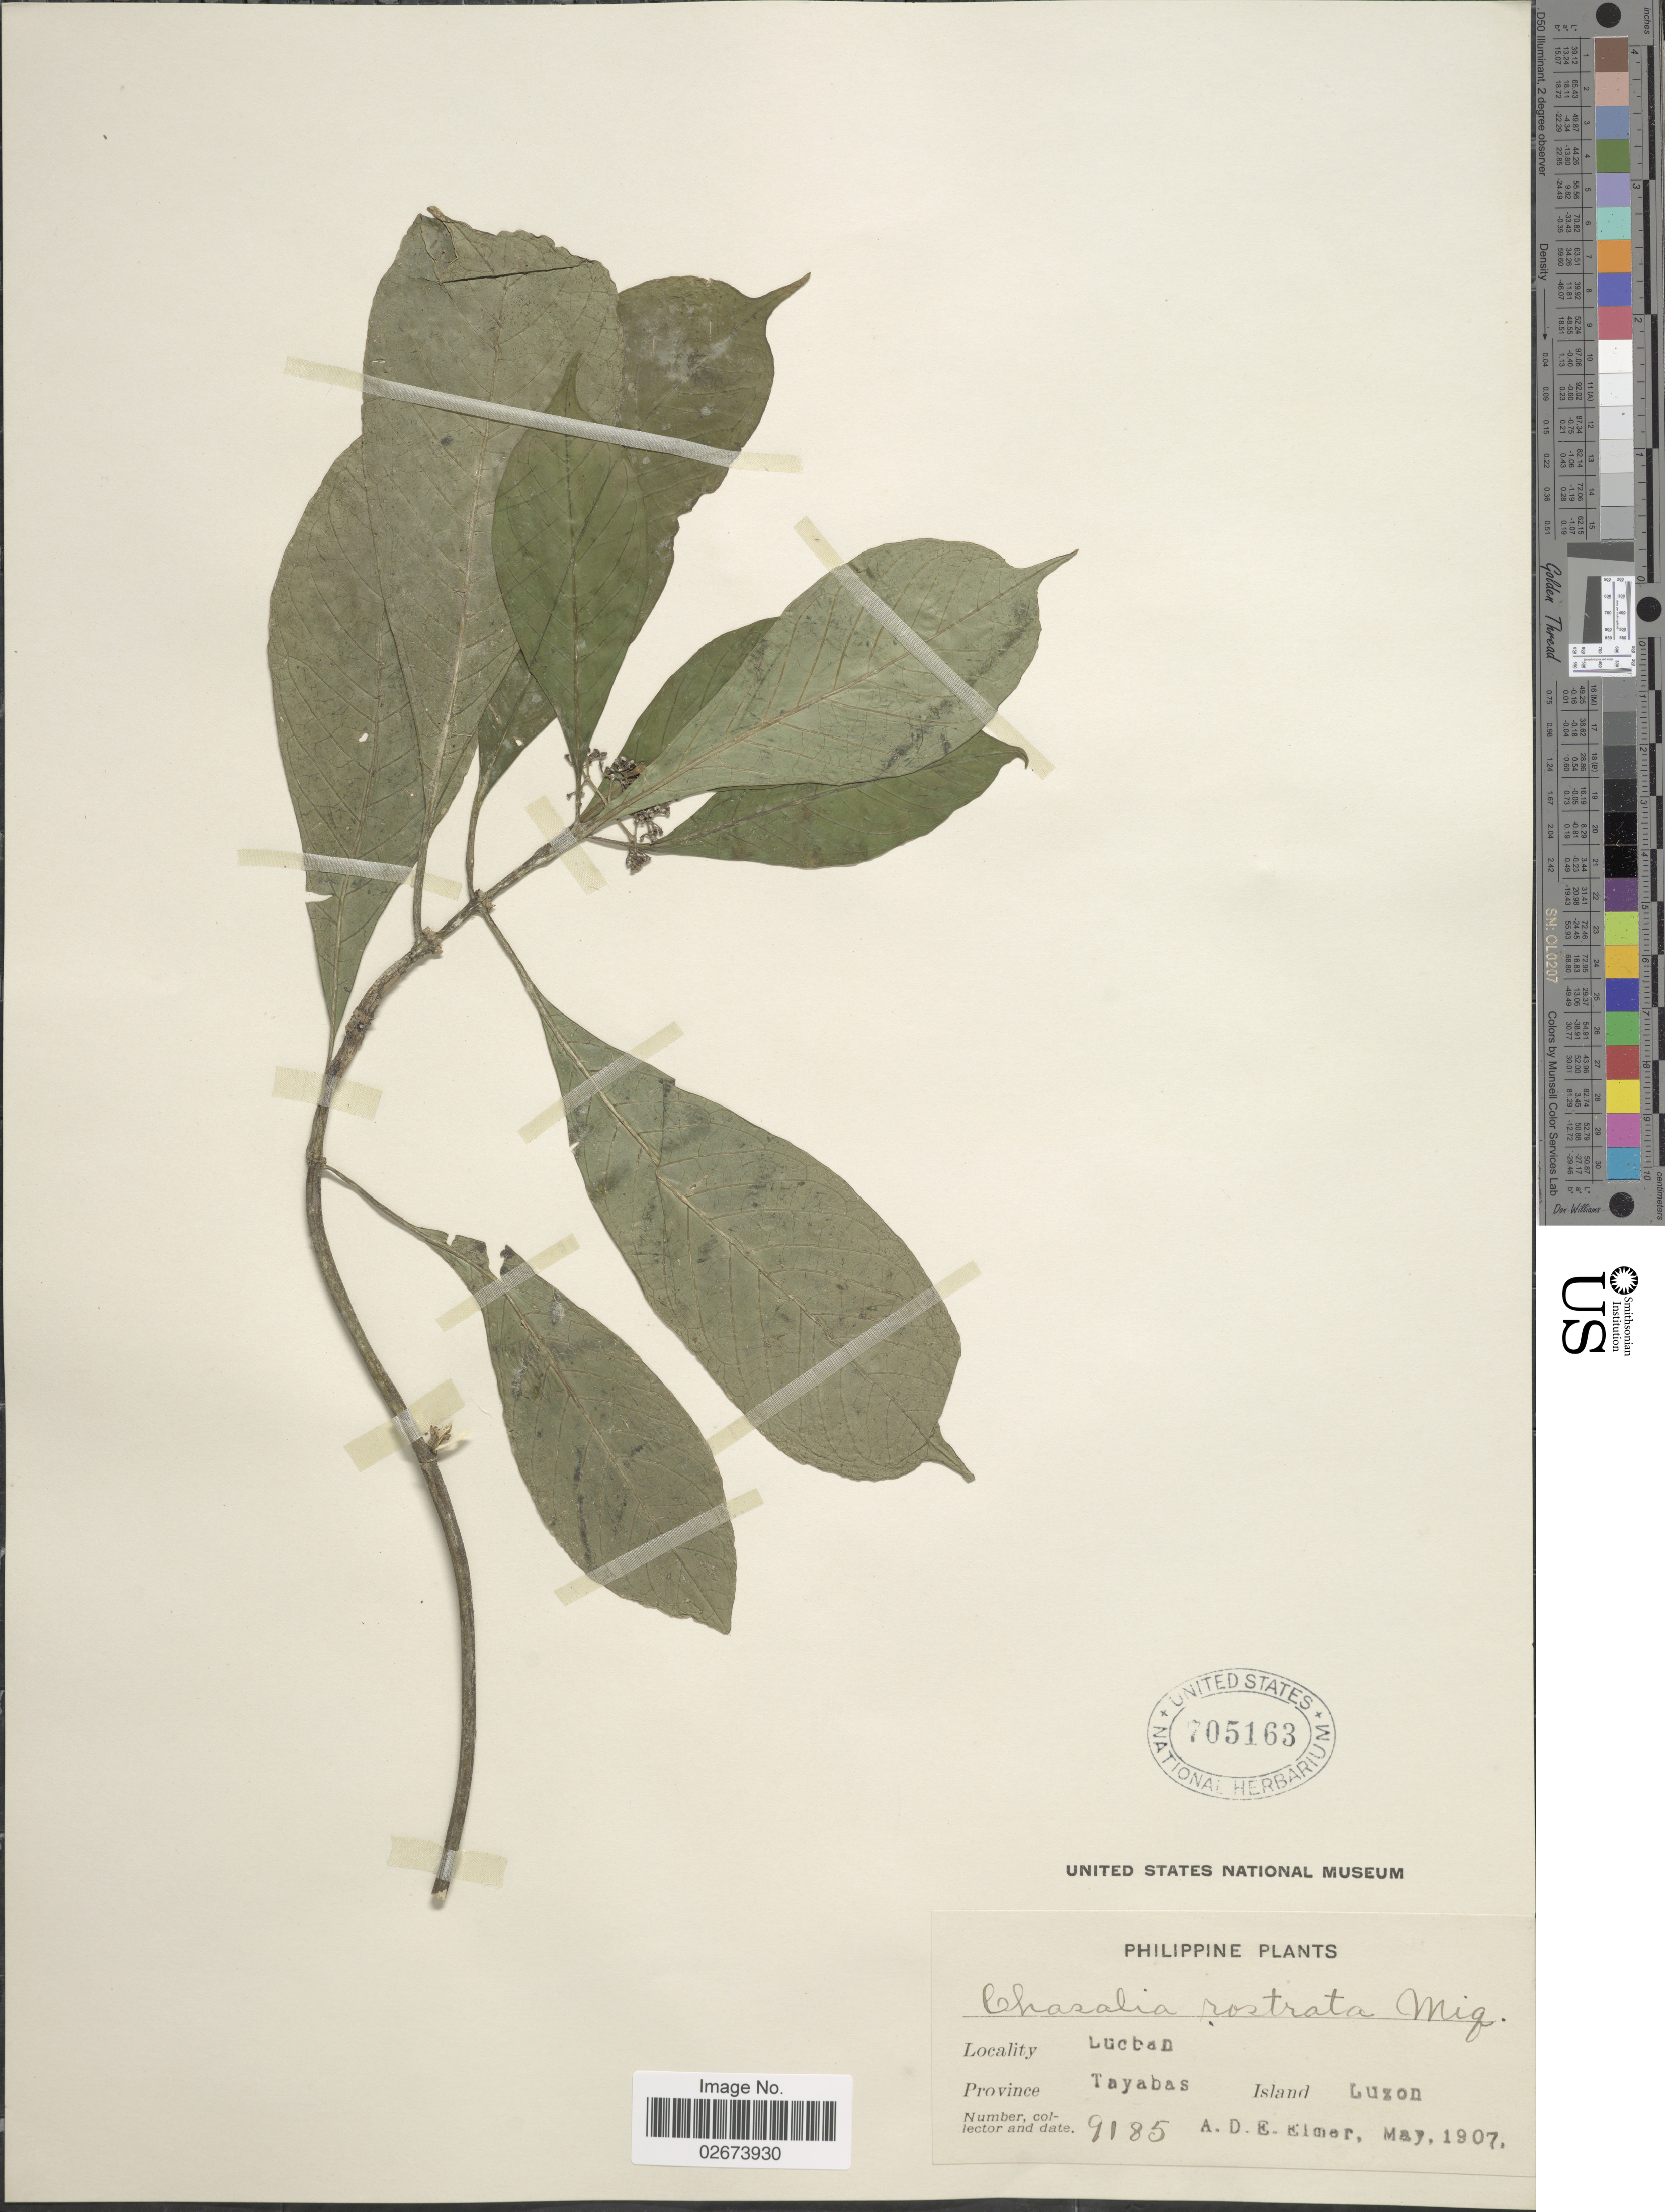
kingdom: Plantae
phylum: Tracheophyta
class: Magnoliopsida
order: Gentianales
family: Rubiaceae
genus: Chassalia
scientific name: Chassalia lurida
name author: (Blume) Miq.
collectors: A. D. E. Elmer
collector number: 9185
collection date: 1907-05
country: Philippines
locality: Lucban. Province: Tayabas. Island: Luzon.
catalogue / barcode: US 705163